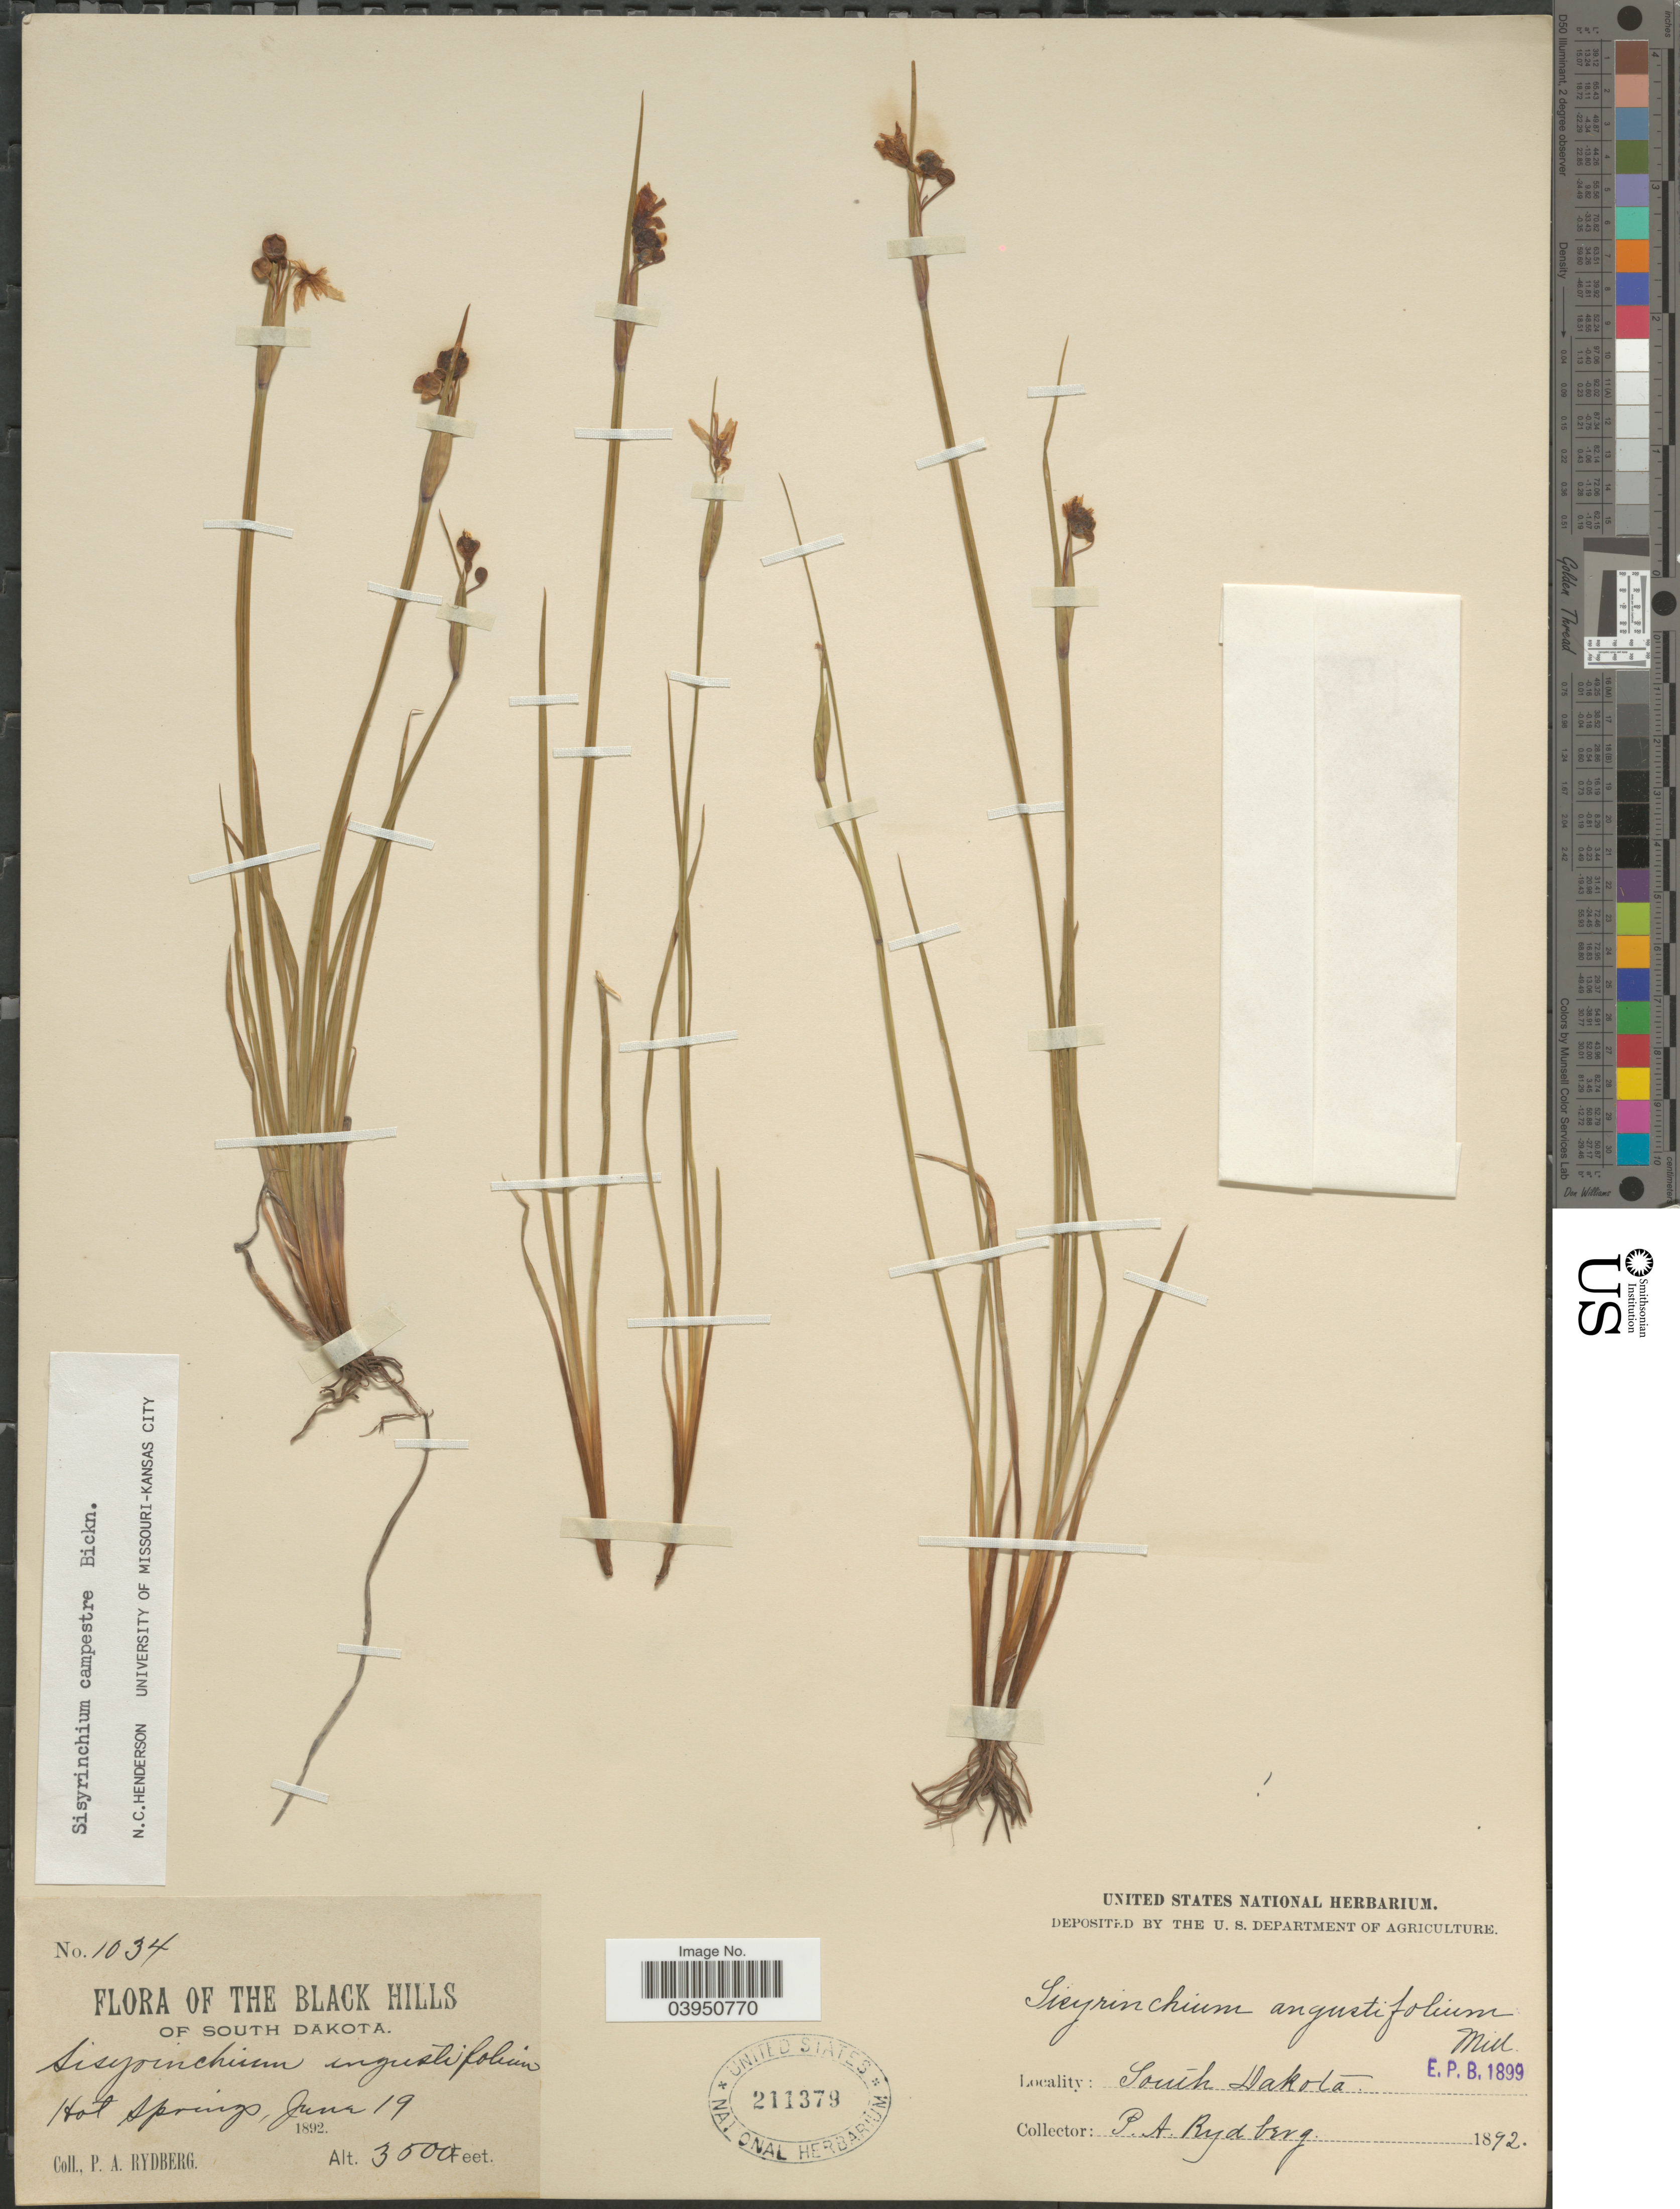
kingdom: Plantae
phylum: Tracheophyta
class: Liliopsida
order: Asparagales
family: Iridaceae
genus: Sisyrinchium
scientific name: Sisyrinchium campestre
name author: E.P. Bicknell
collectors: P. A. Rydberg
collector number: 1034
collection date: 1892-06-19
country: United States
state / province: South Dakota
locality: The Black Hills of South Dakota. Hot Springs.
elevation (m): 1067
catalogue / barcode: US 211379